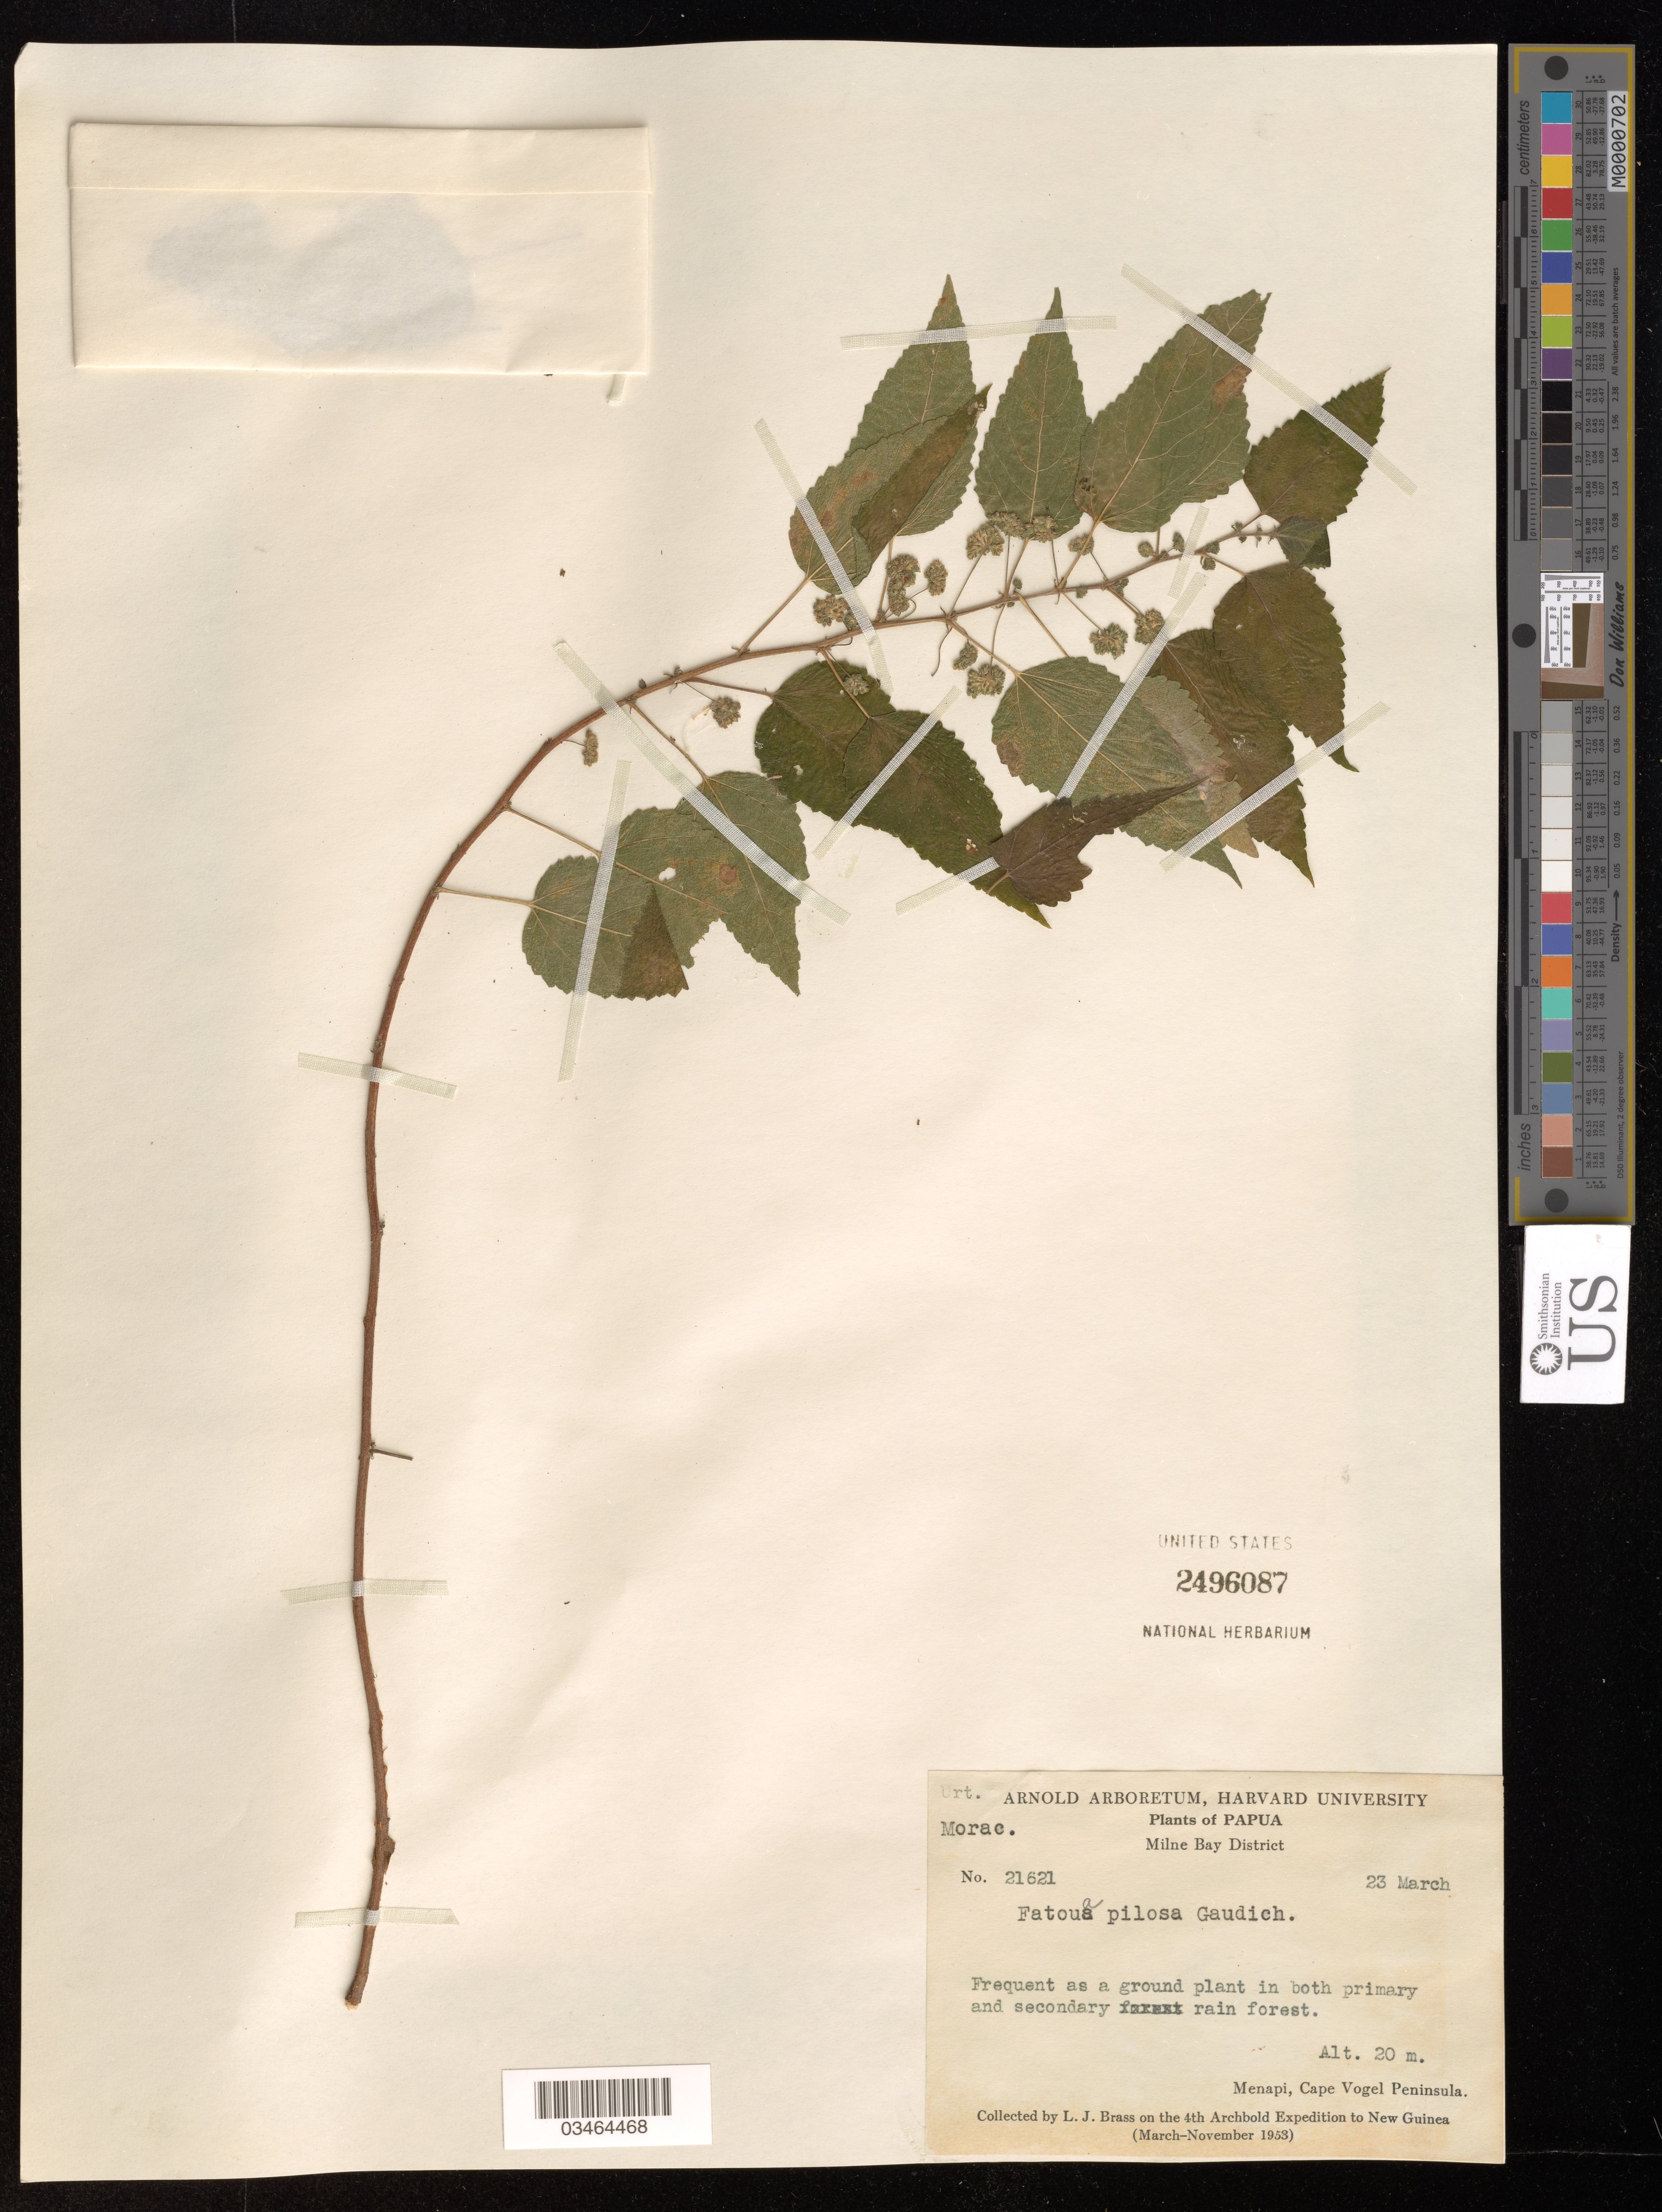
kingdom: Plantae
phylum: Tracheophyta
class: Magnoliopsida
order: Rosales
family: Moraceae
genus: Fatoua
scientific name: Fatoua pilosa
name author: Gaudich.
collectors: L. J. Brass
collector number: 21621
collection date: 1953-03-23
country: Papua New Guinea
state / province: Milne Bay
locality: Papua. Milne Bay District. Menapi, Cape Vogel Peninsula. The 4th Archbold Expedition to New Guinea.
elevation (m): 20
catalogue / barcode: US 2496087